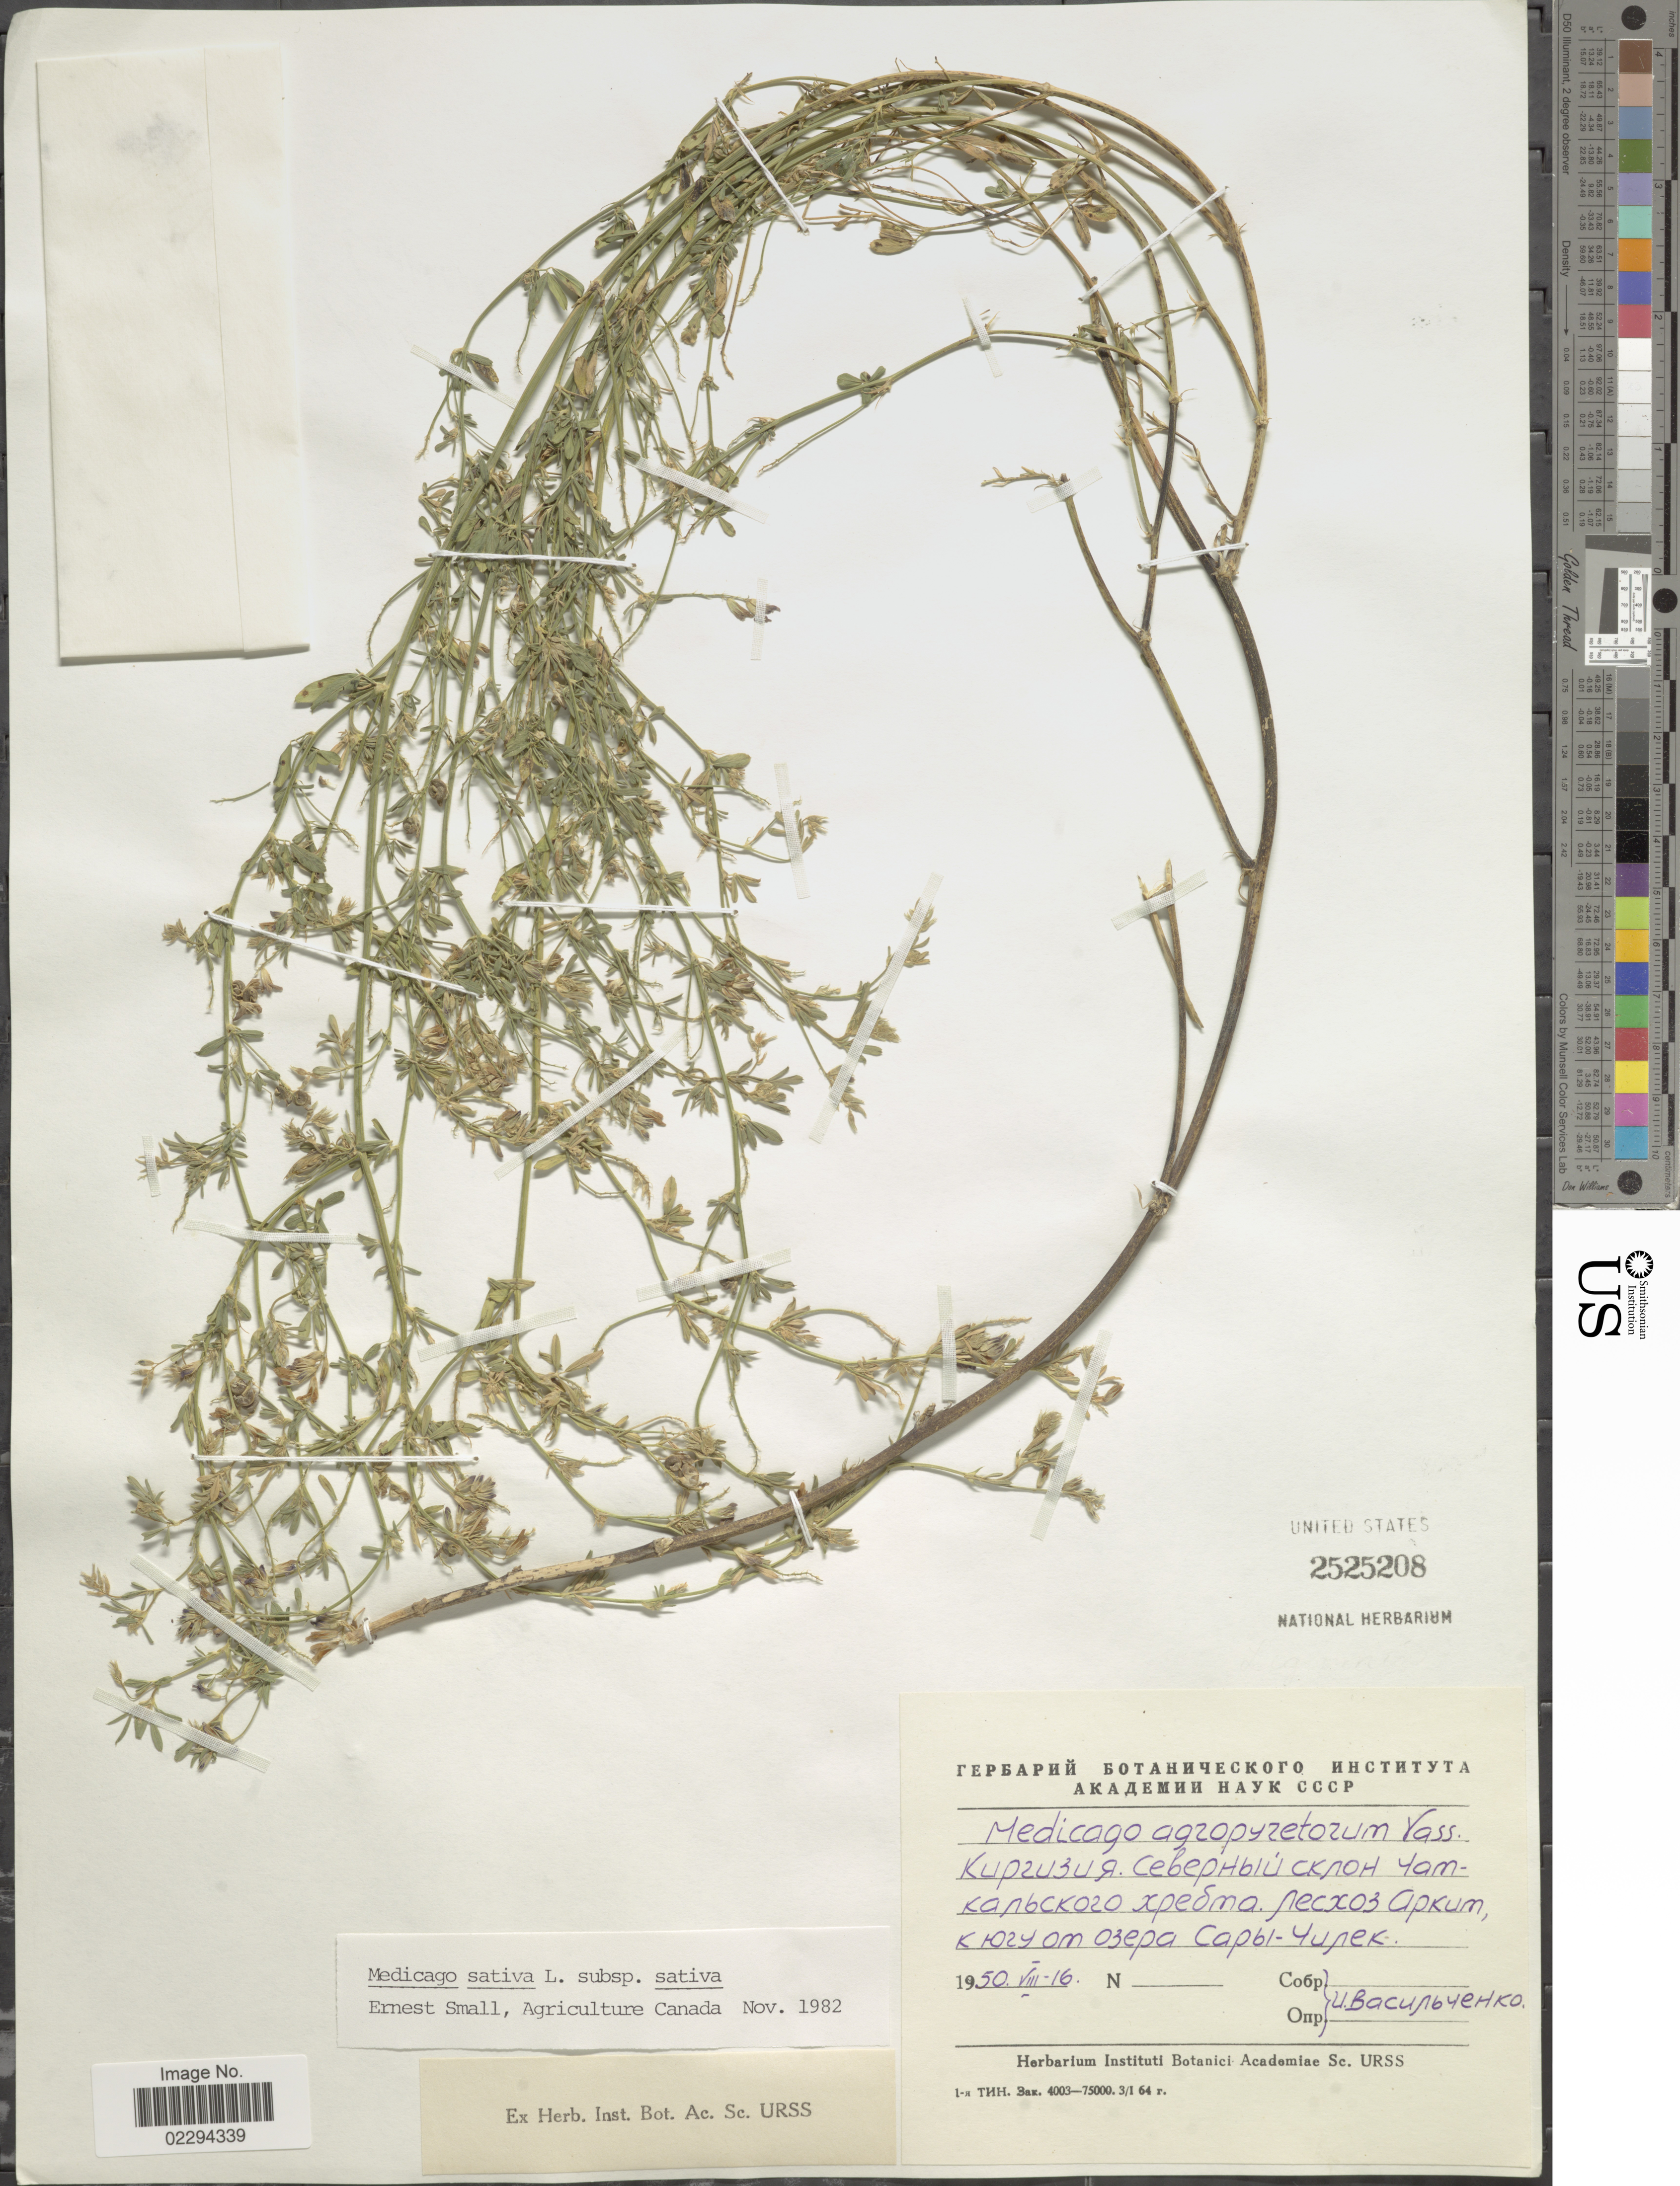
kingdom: Plantae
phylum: Tracheophyta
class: Magnoliopsida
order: Fabales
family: Fabaceae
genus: Medicago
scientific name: Medicago sativa subsp. sativa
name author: L.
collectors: I. Vassilczenko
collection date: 1950-08-16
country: Kyrgyzstan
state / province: Jalal-Abad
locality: Chatkal Range, S of Lake Sary-Chelek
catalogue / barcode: US 2525208